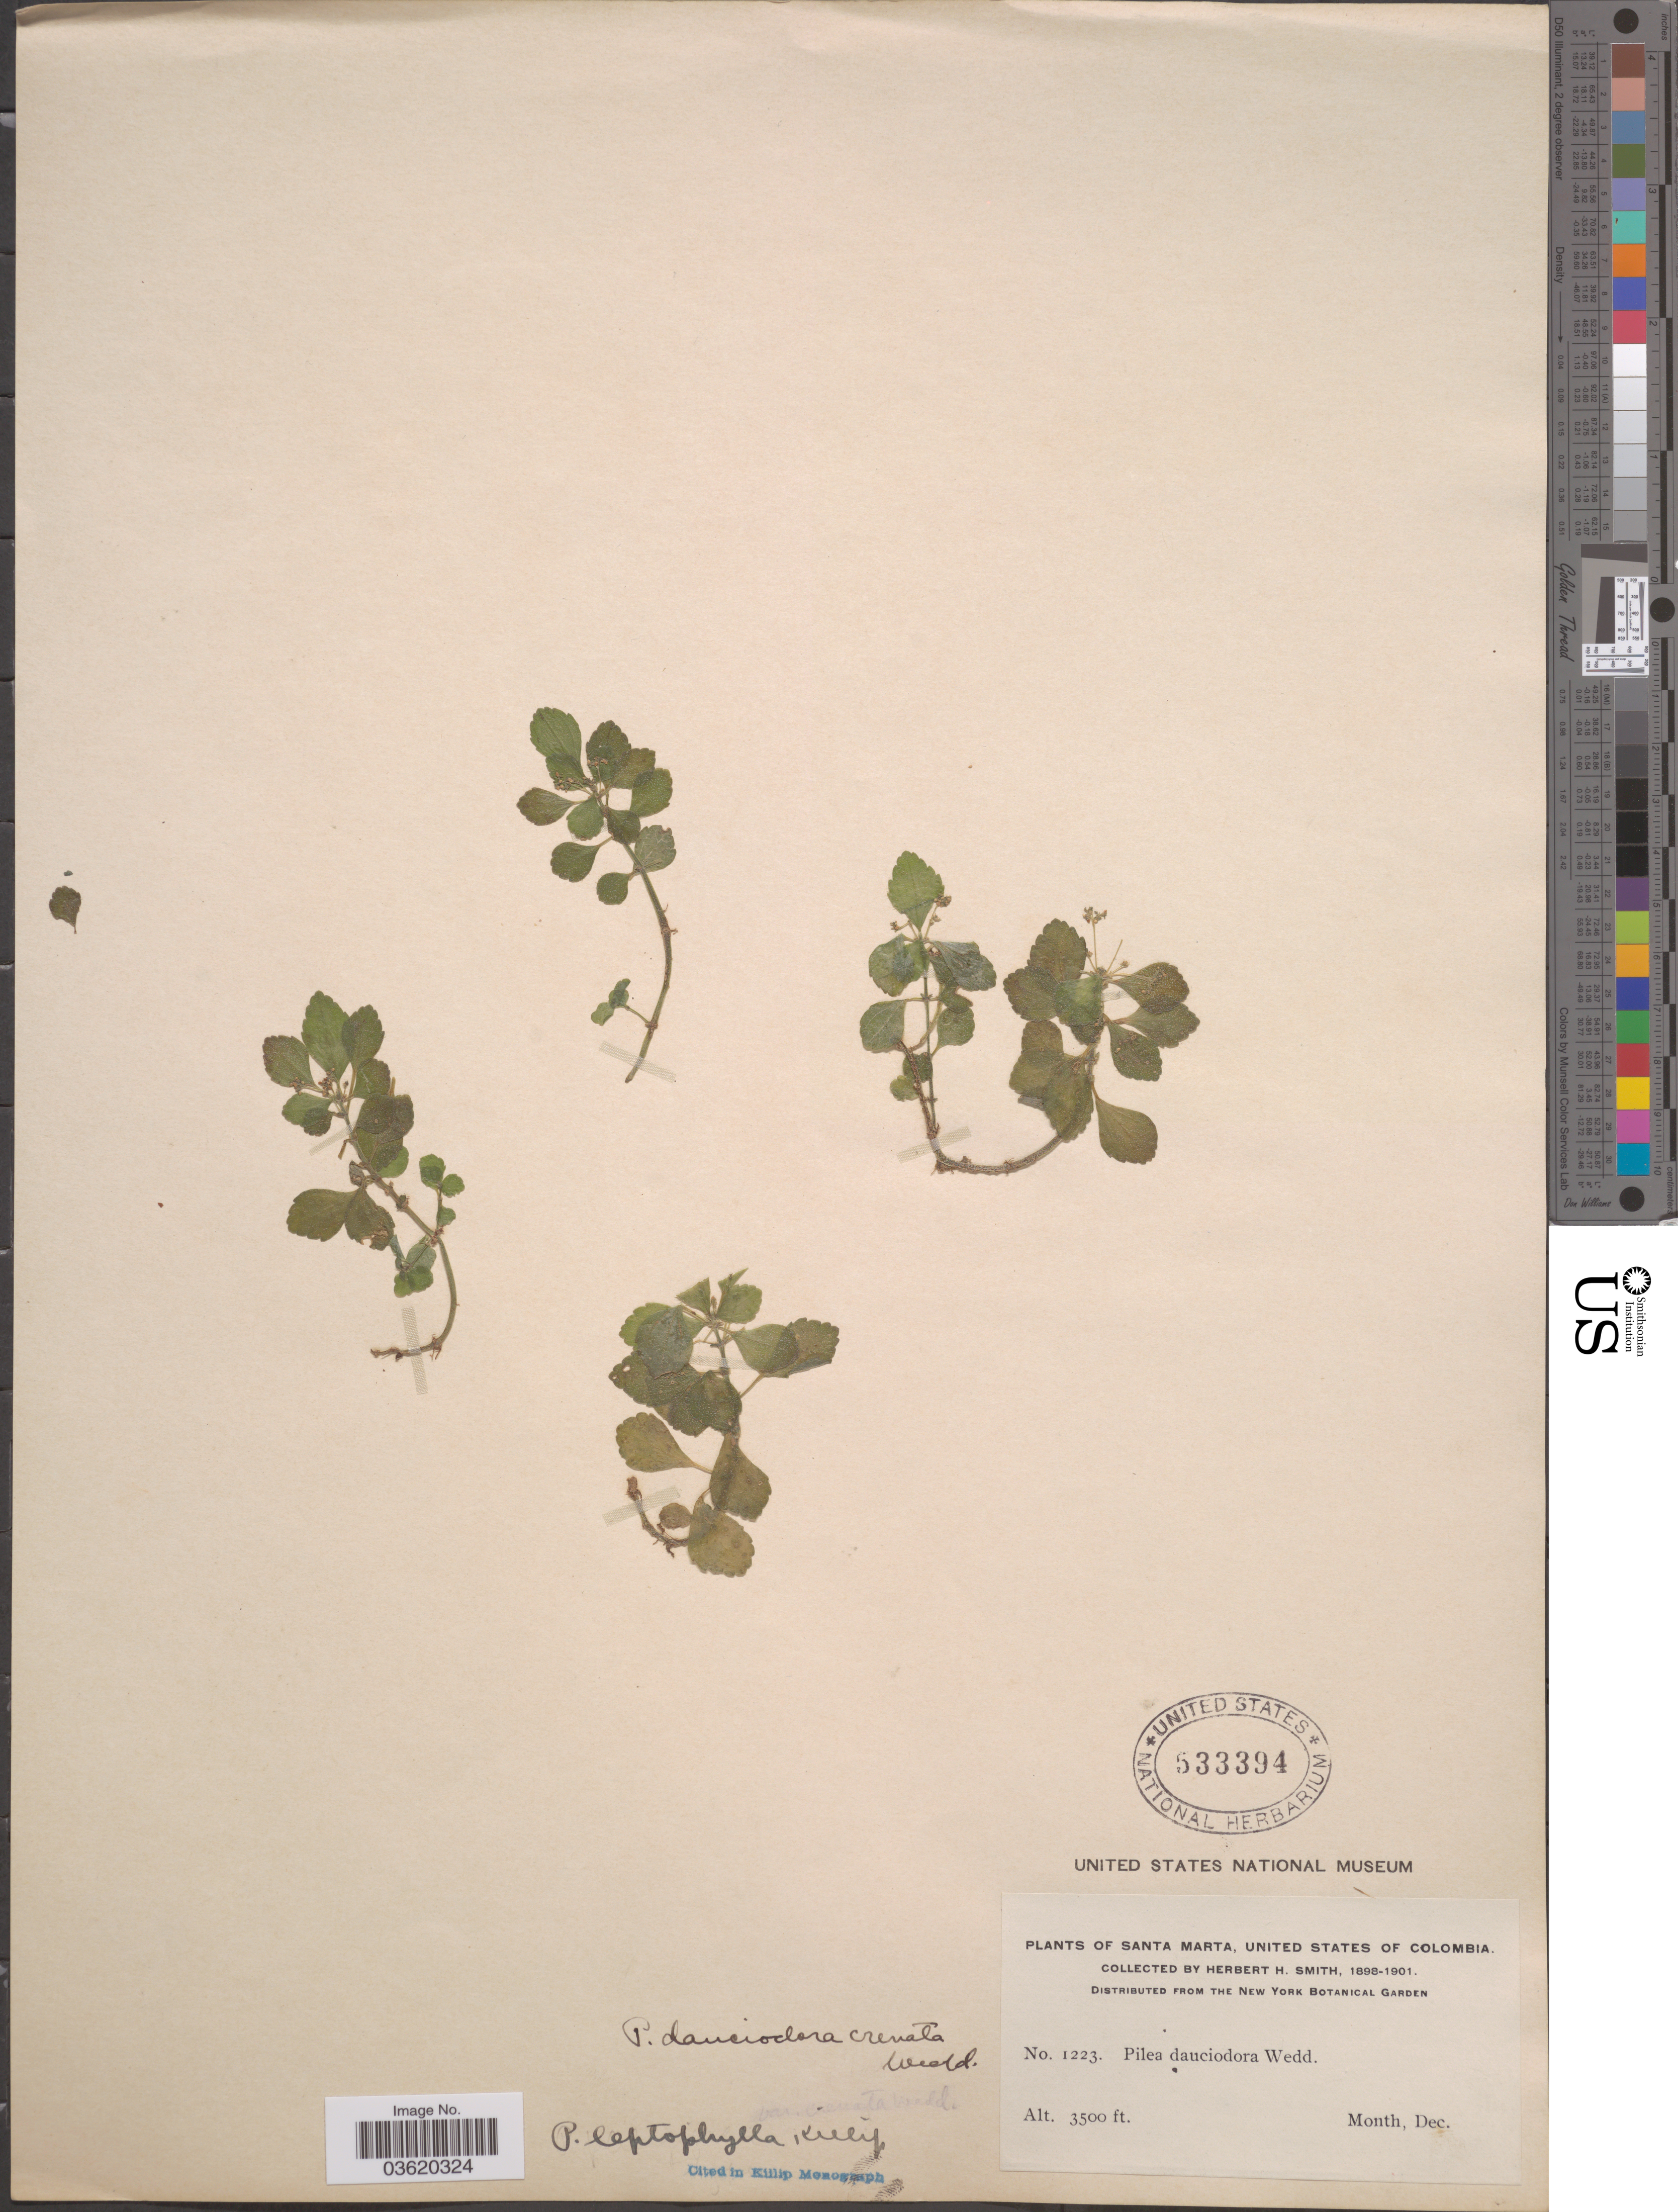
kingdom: Plantae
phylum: Tracheophyta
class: Magnoliopsida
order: Rosales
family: Urticaceae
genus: Pilea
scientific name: Pilea fendleri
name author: Killip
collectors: Herbert H. Smith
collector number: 1223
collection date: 1898-12/1901-12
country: Colombia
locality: Santa Marta, United States of Colombia.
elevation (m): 1067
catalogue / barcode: US 533394